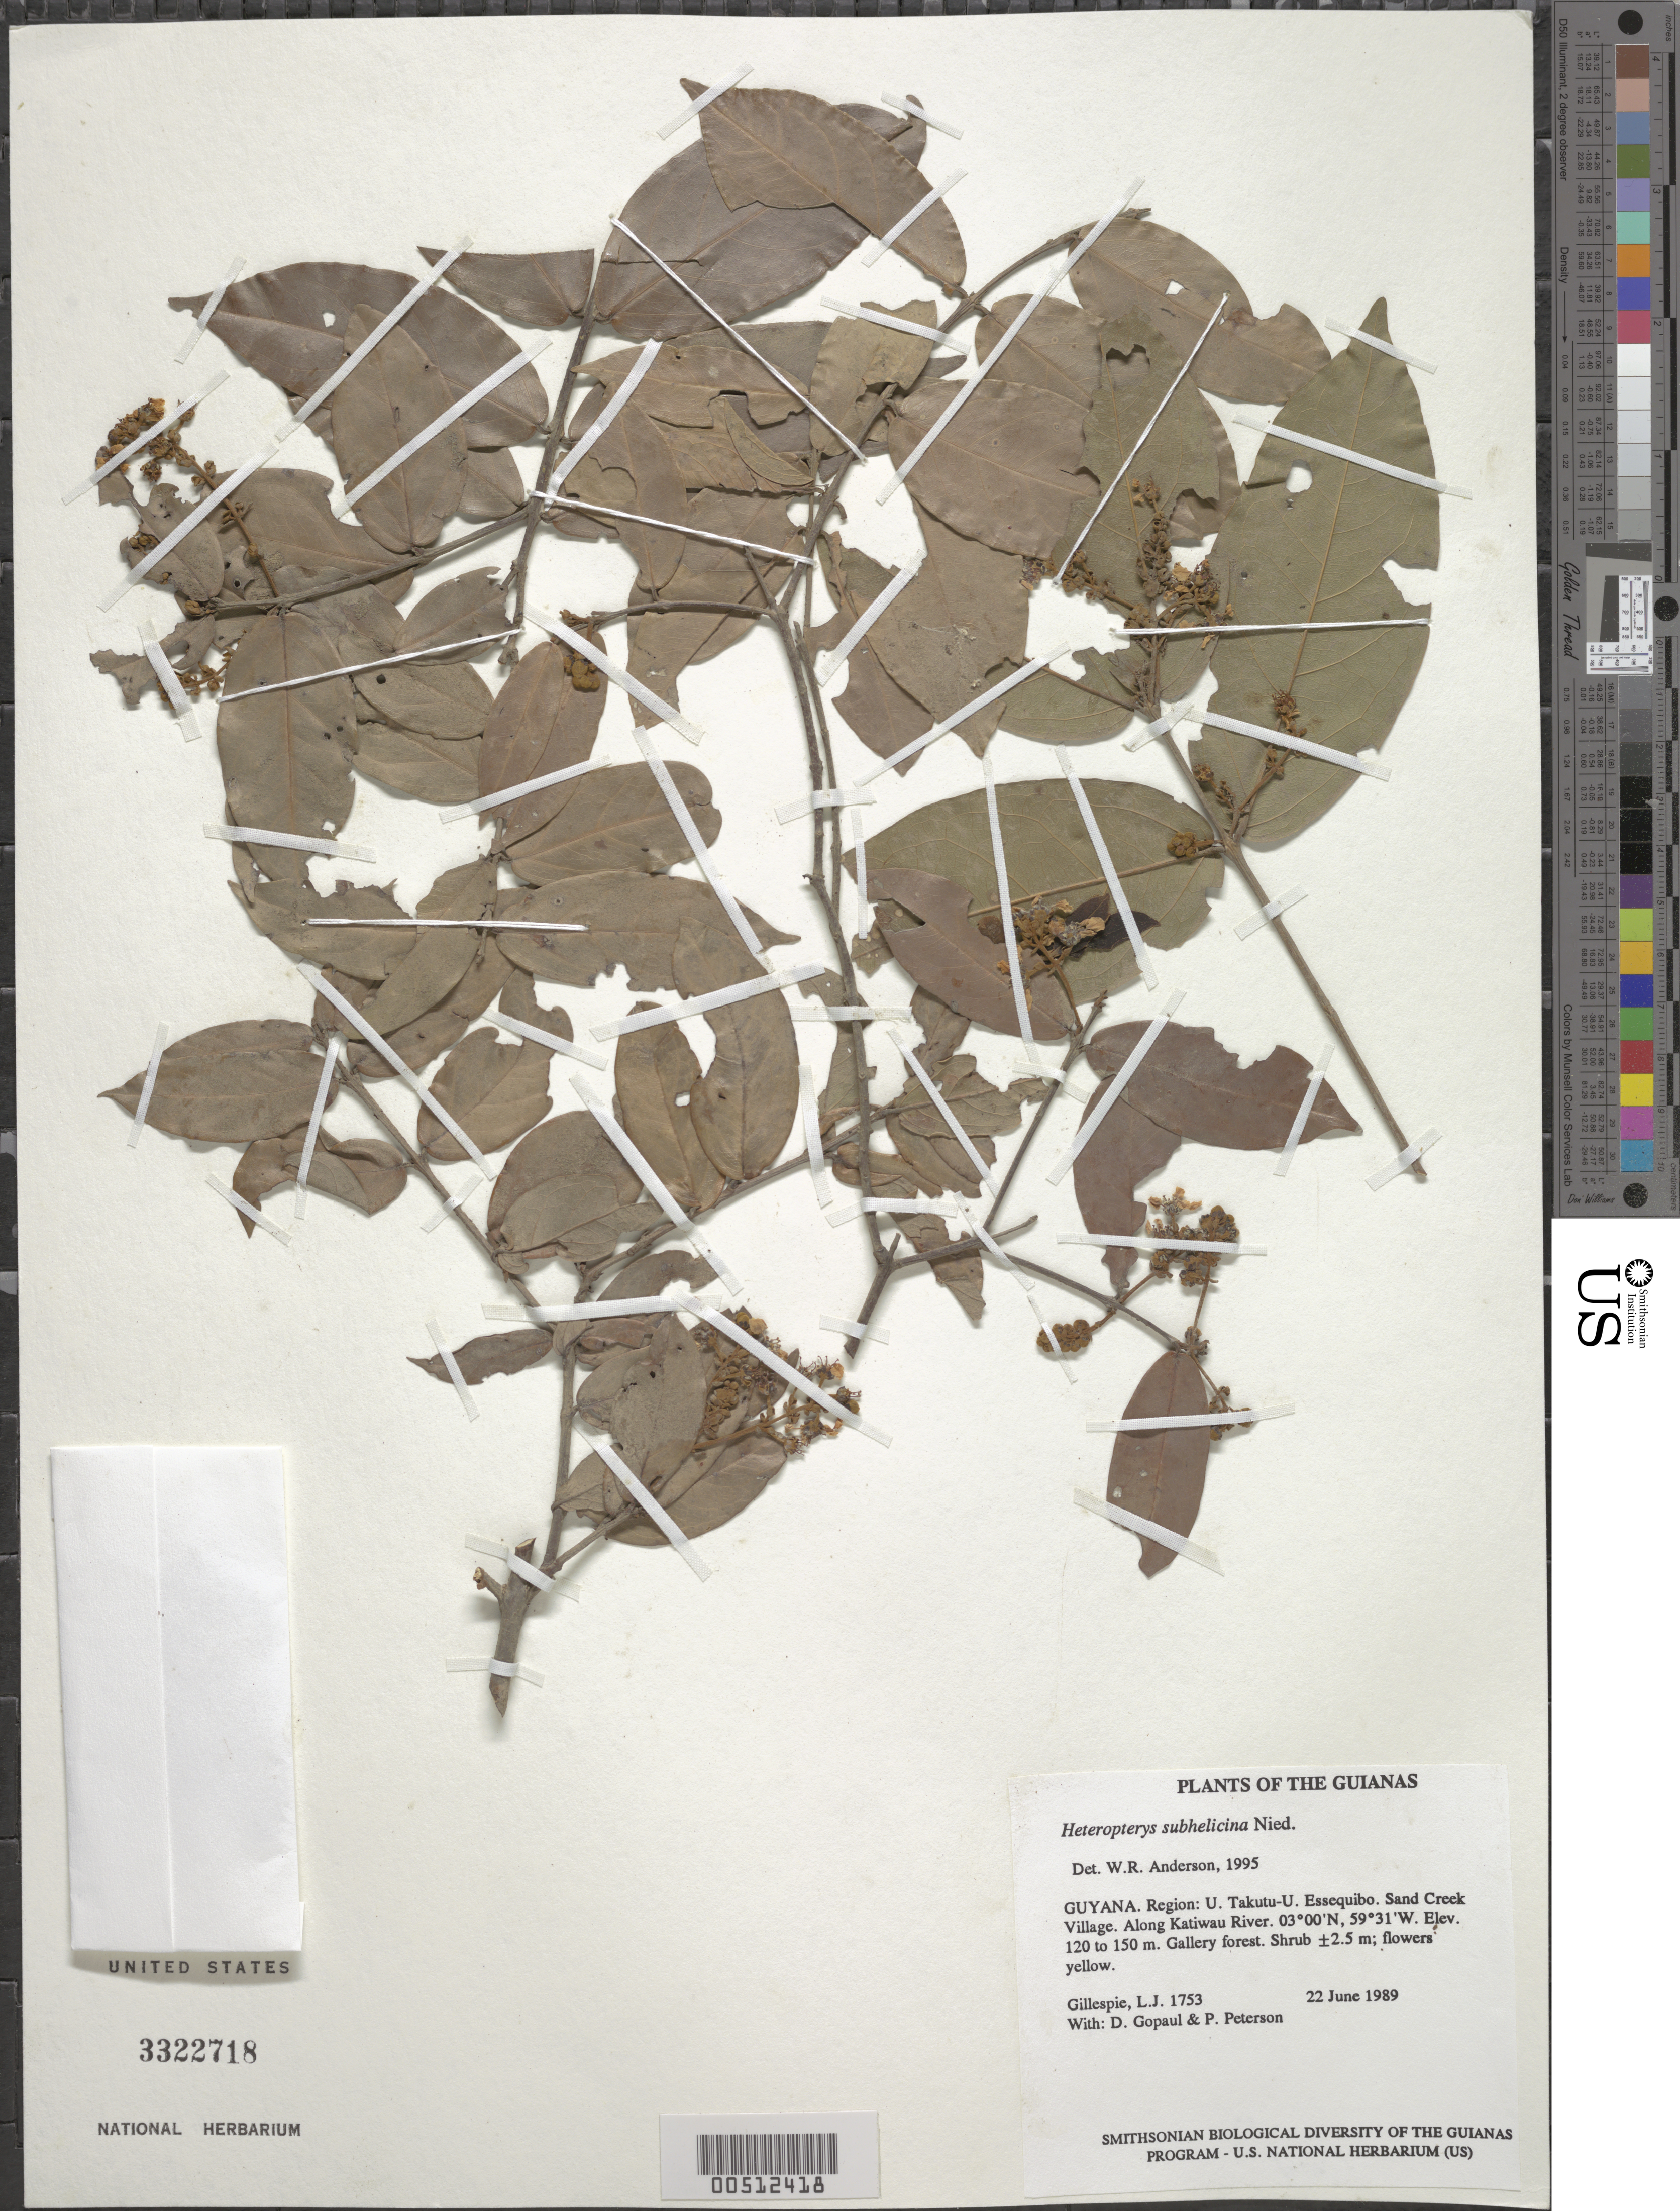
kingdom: Plantae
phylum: Tracheophyta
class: Magnoliopsida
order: Malpighiales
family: Malpighiaceae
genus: Heteropterys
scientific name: Heteropterys subhelicina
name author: Nied.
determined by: Anderson, W. R., (MICH), University of Michigan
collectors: L. J. Gillespie, D. Gopaul & P. M. Peterson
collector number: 1753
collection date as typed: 22 June 1989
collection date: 1989-06-22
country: Guyana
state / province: U. Takutu-U. Essequibo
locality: Sand Creek Village. Along Katiwau River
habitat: Gallery forest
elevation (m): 120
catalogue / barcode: US 3322718